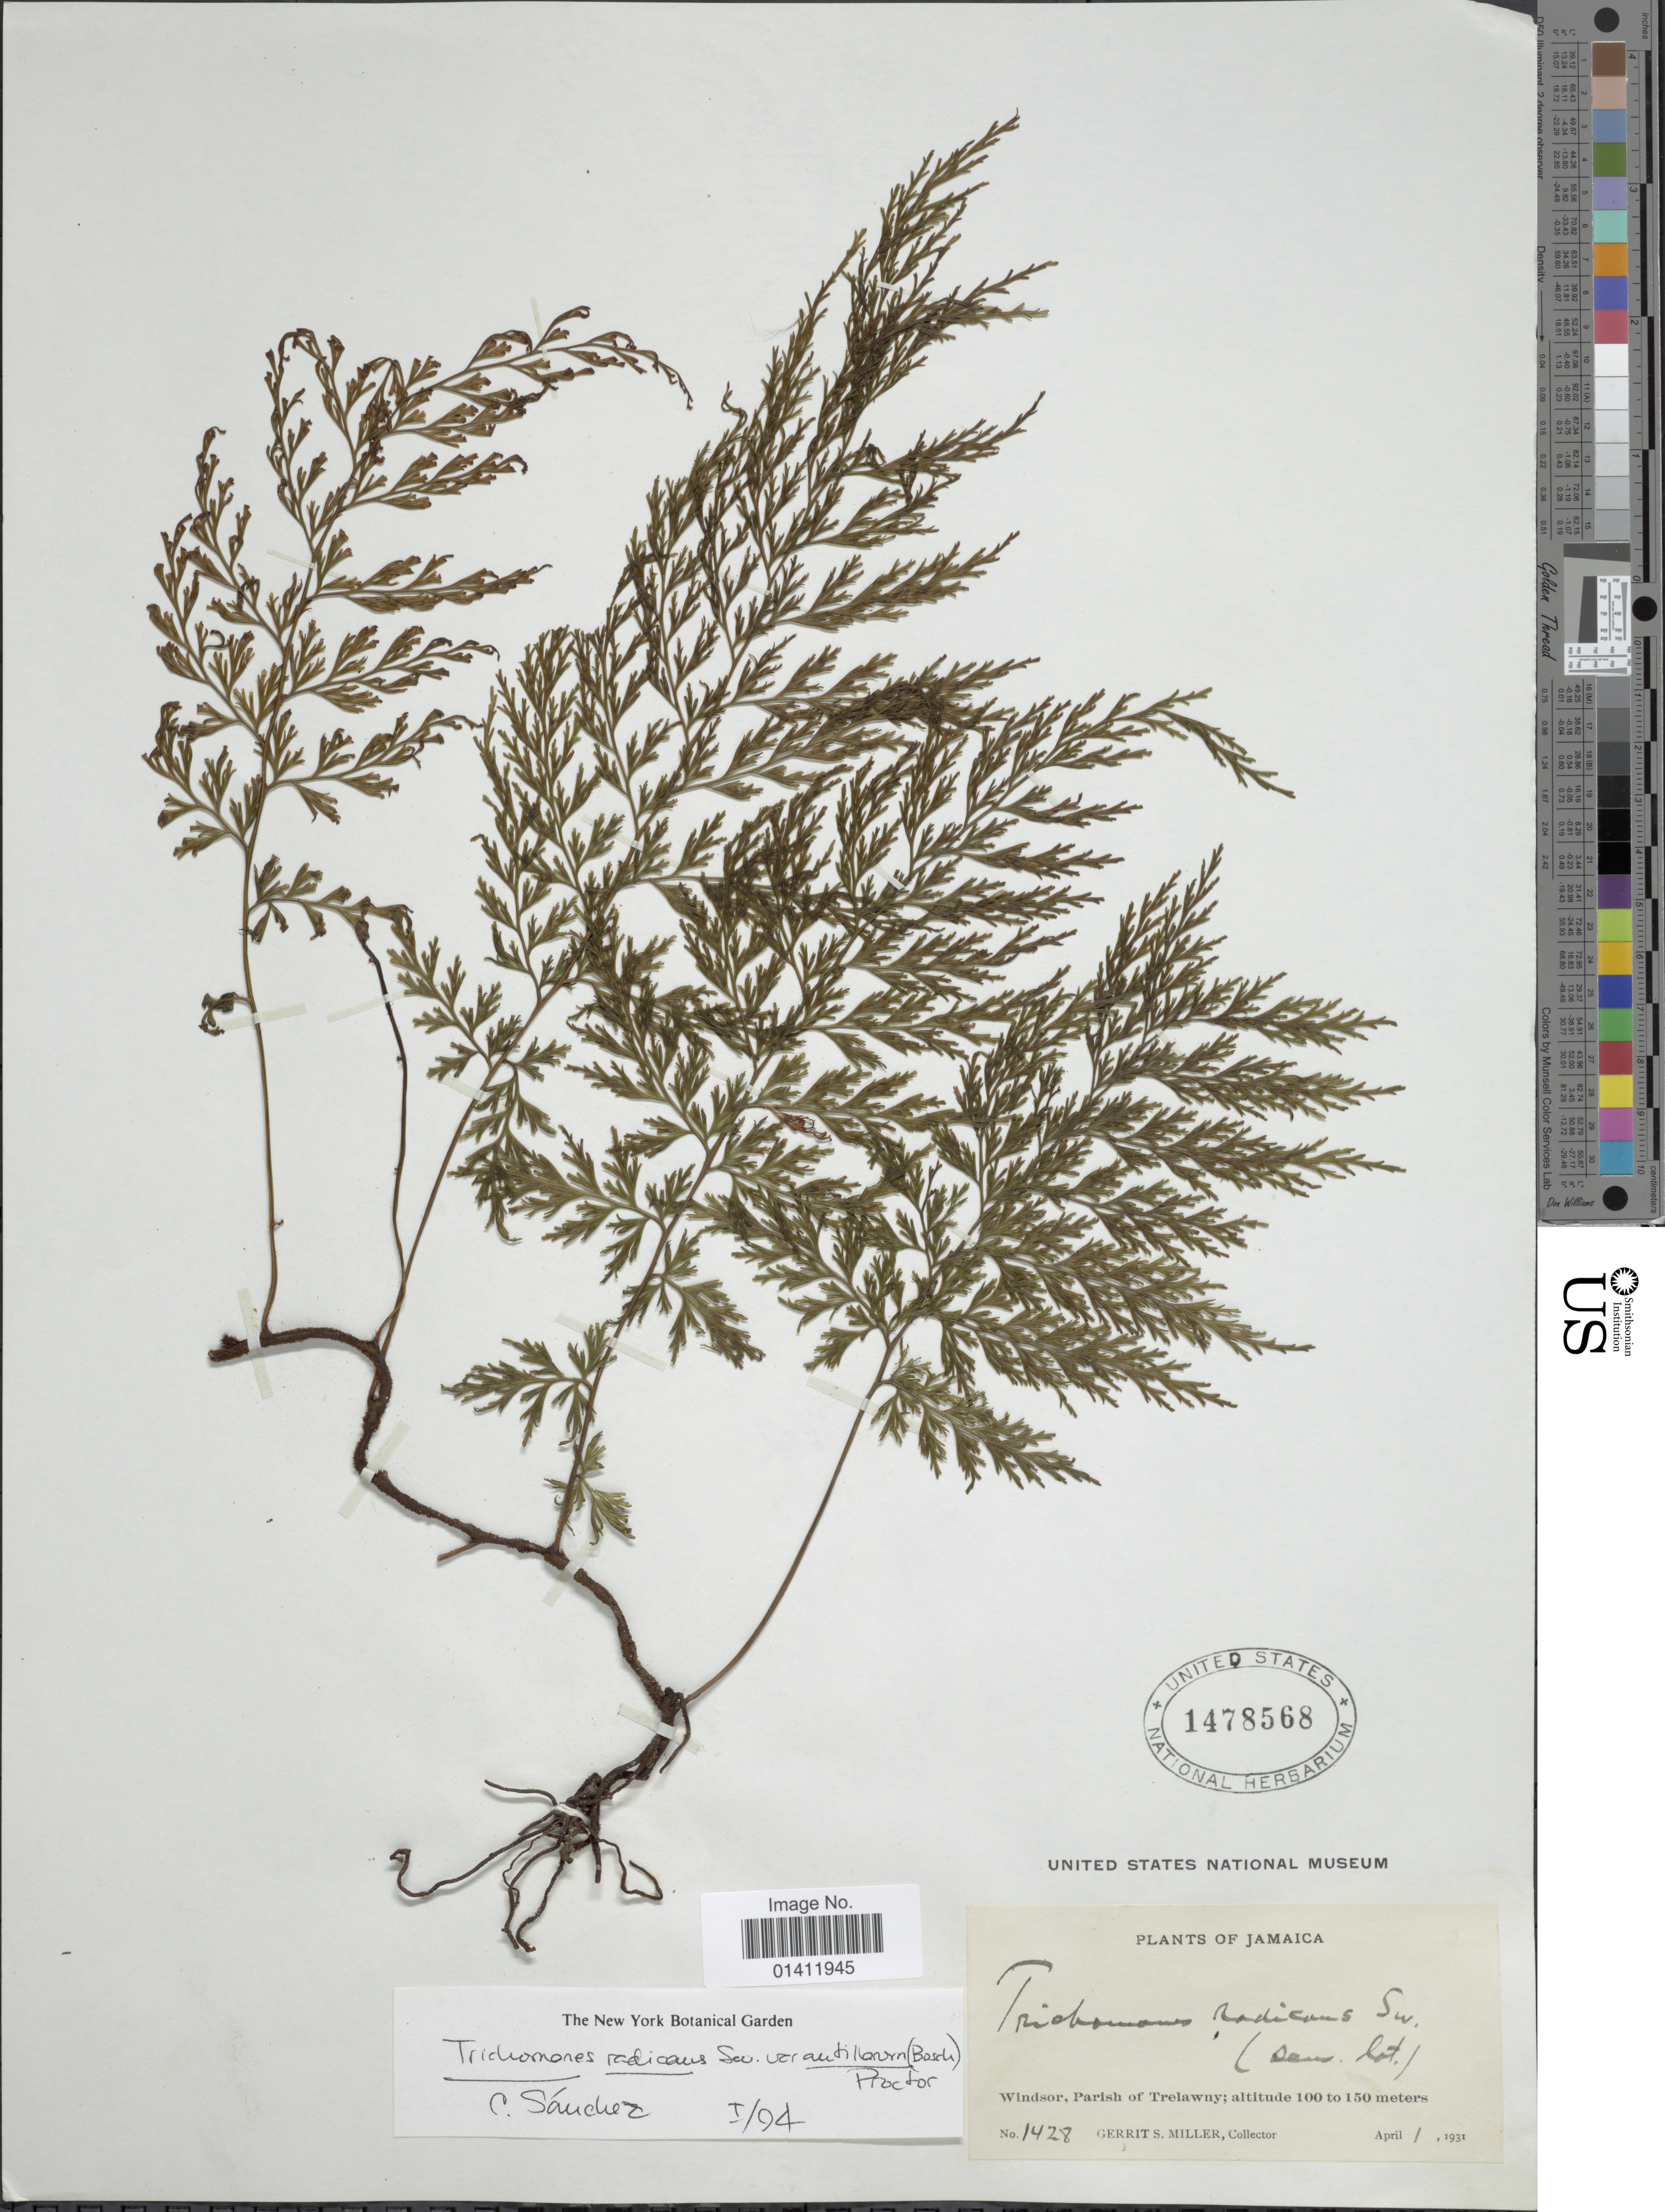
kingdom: Plantae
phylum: Tracheophyta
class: Polypodiopsida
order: Hymenophyllales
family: Hymenophyllaceae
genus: Vandenboschia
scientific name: Vandenboschia radicans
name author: (Sw.) Copel.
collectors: G. S. Miller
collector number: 1428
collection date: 1931-04-01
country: Jamaica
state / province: Trelawny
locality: Windsor, Parish of Trelawny.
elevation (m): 100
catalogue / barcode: US 1478568